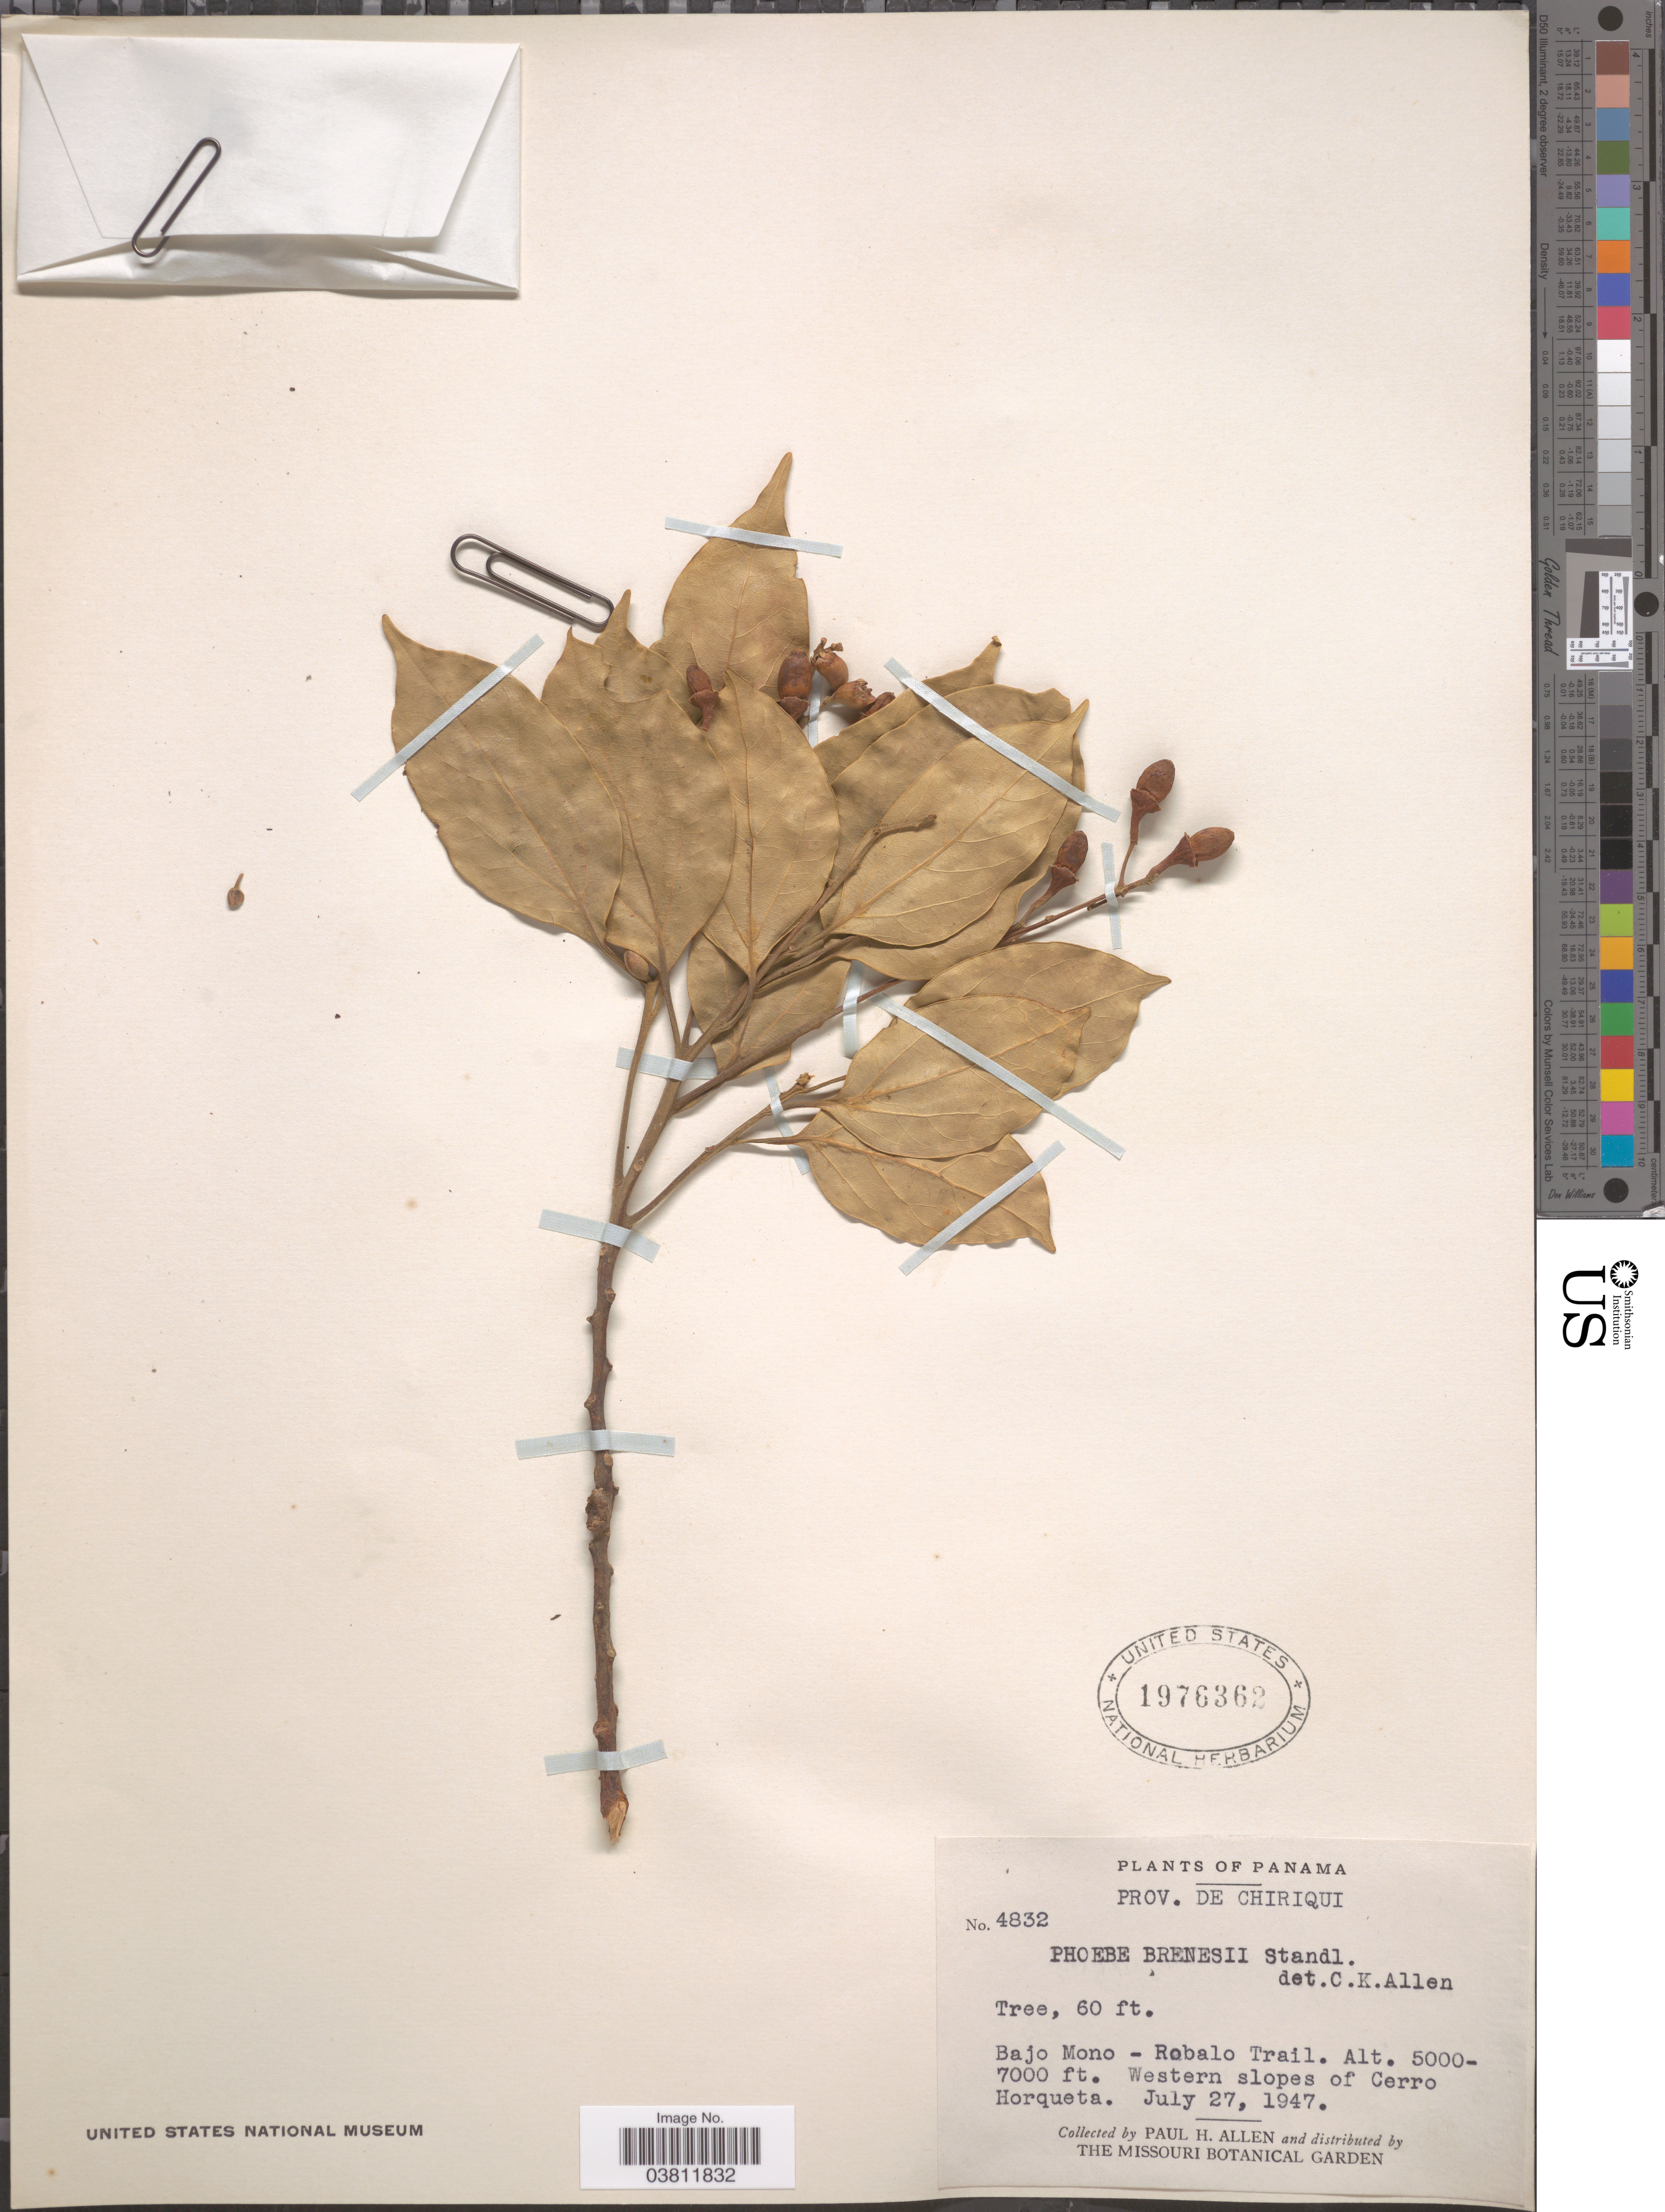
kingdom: Plantae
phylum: Tracheophyta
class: Magnoliopsida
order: Laurales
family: Lauraceae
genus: Phoebe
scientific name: Phoebe brenesii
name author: Standl.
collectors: P. H. Allen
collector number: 4832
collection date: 1947-07-27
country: Panama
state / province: Chiriqui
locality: Bajo Mono - Robalo Trail. Western slopes of Cerro Horqueta.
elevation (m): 1524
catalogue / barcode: US 1976362